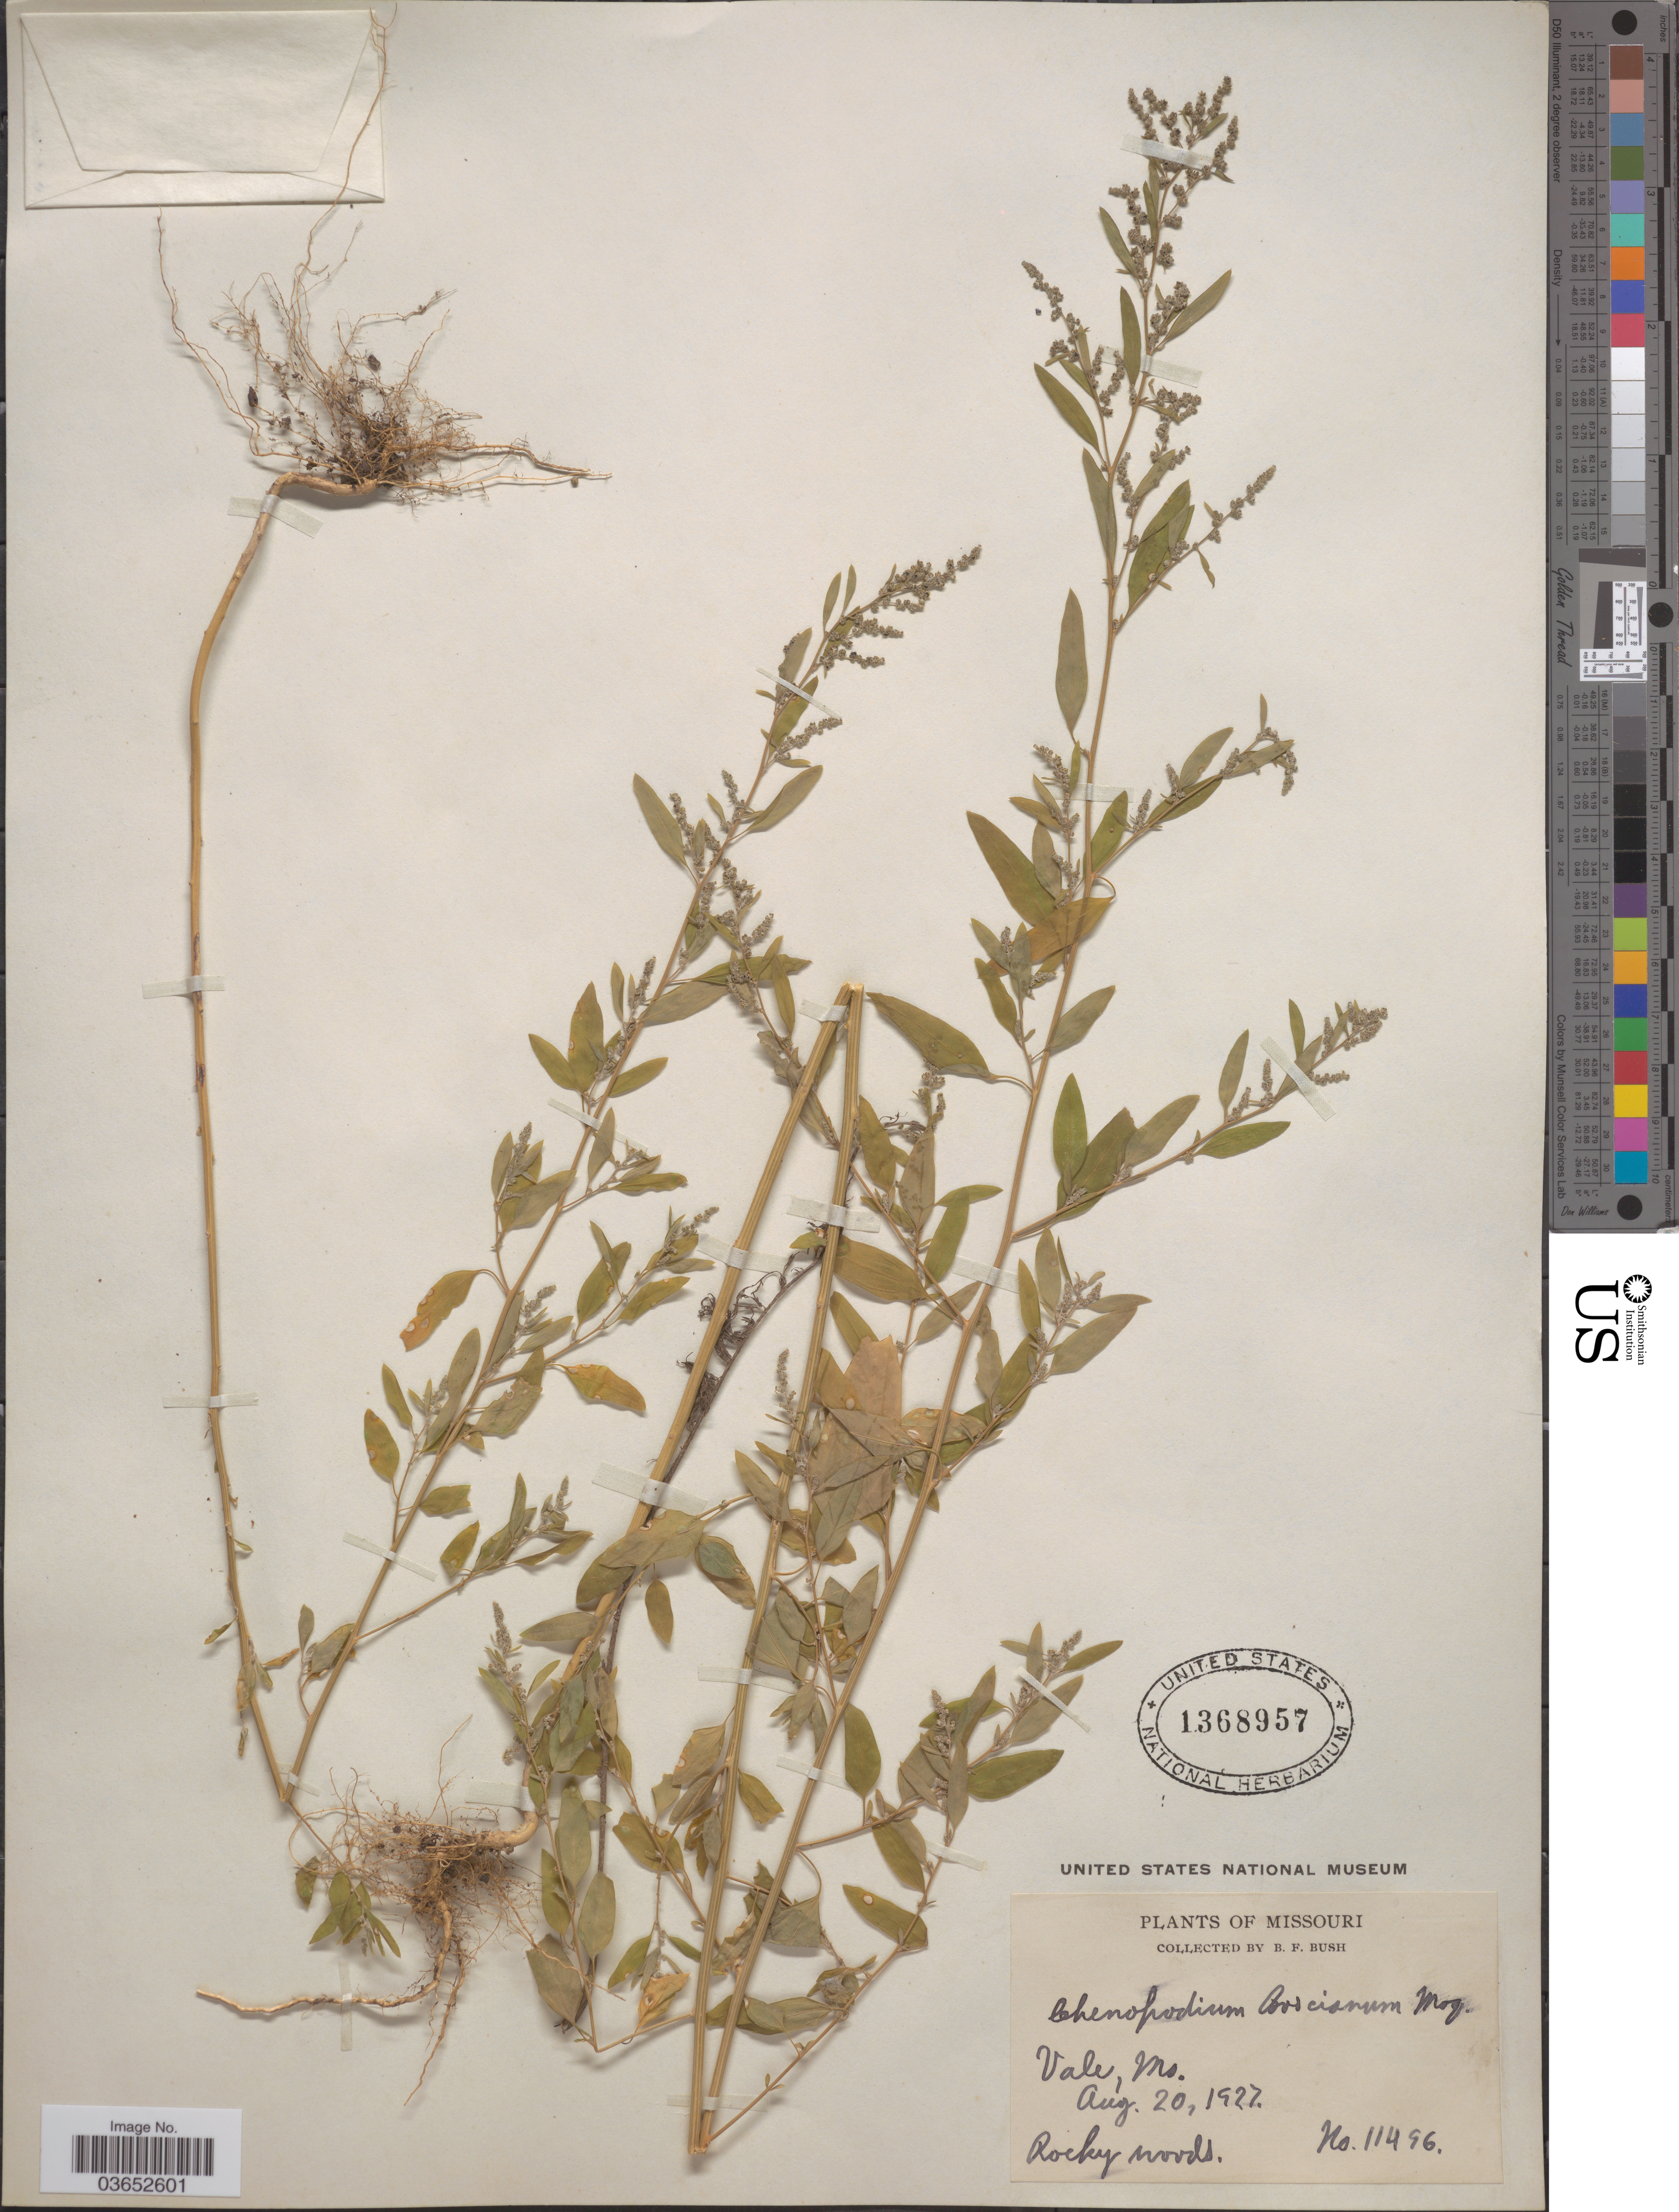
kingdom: Plantae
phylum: Tracheophyta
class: Magnoliopsida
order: Caryophyllales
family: Amaranthaceae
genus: Chenopodium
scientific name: Chenopodium boscianum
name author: Moq.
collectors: B. F. Bush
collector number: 11496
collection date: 1927-08-20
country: United States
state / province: Missouri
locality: Vale.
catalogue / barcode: US 1368957